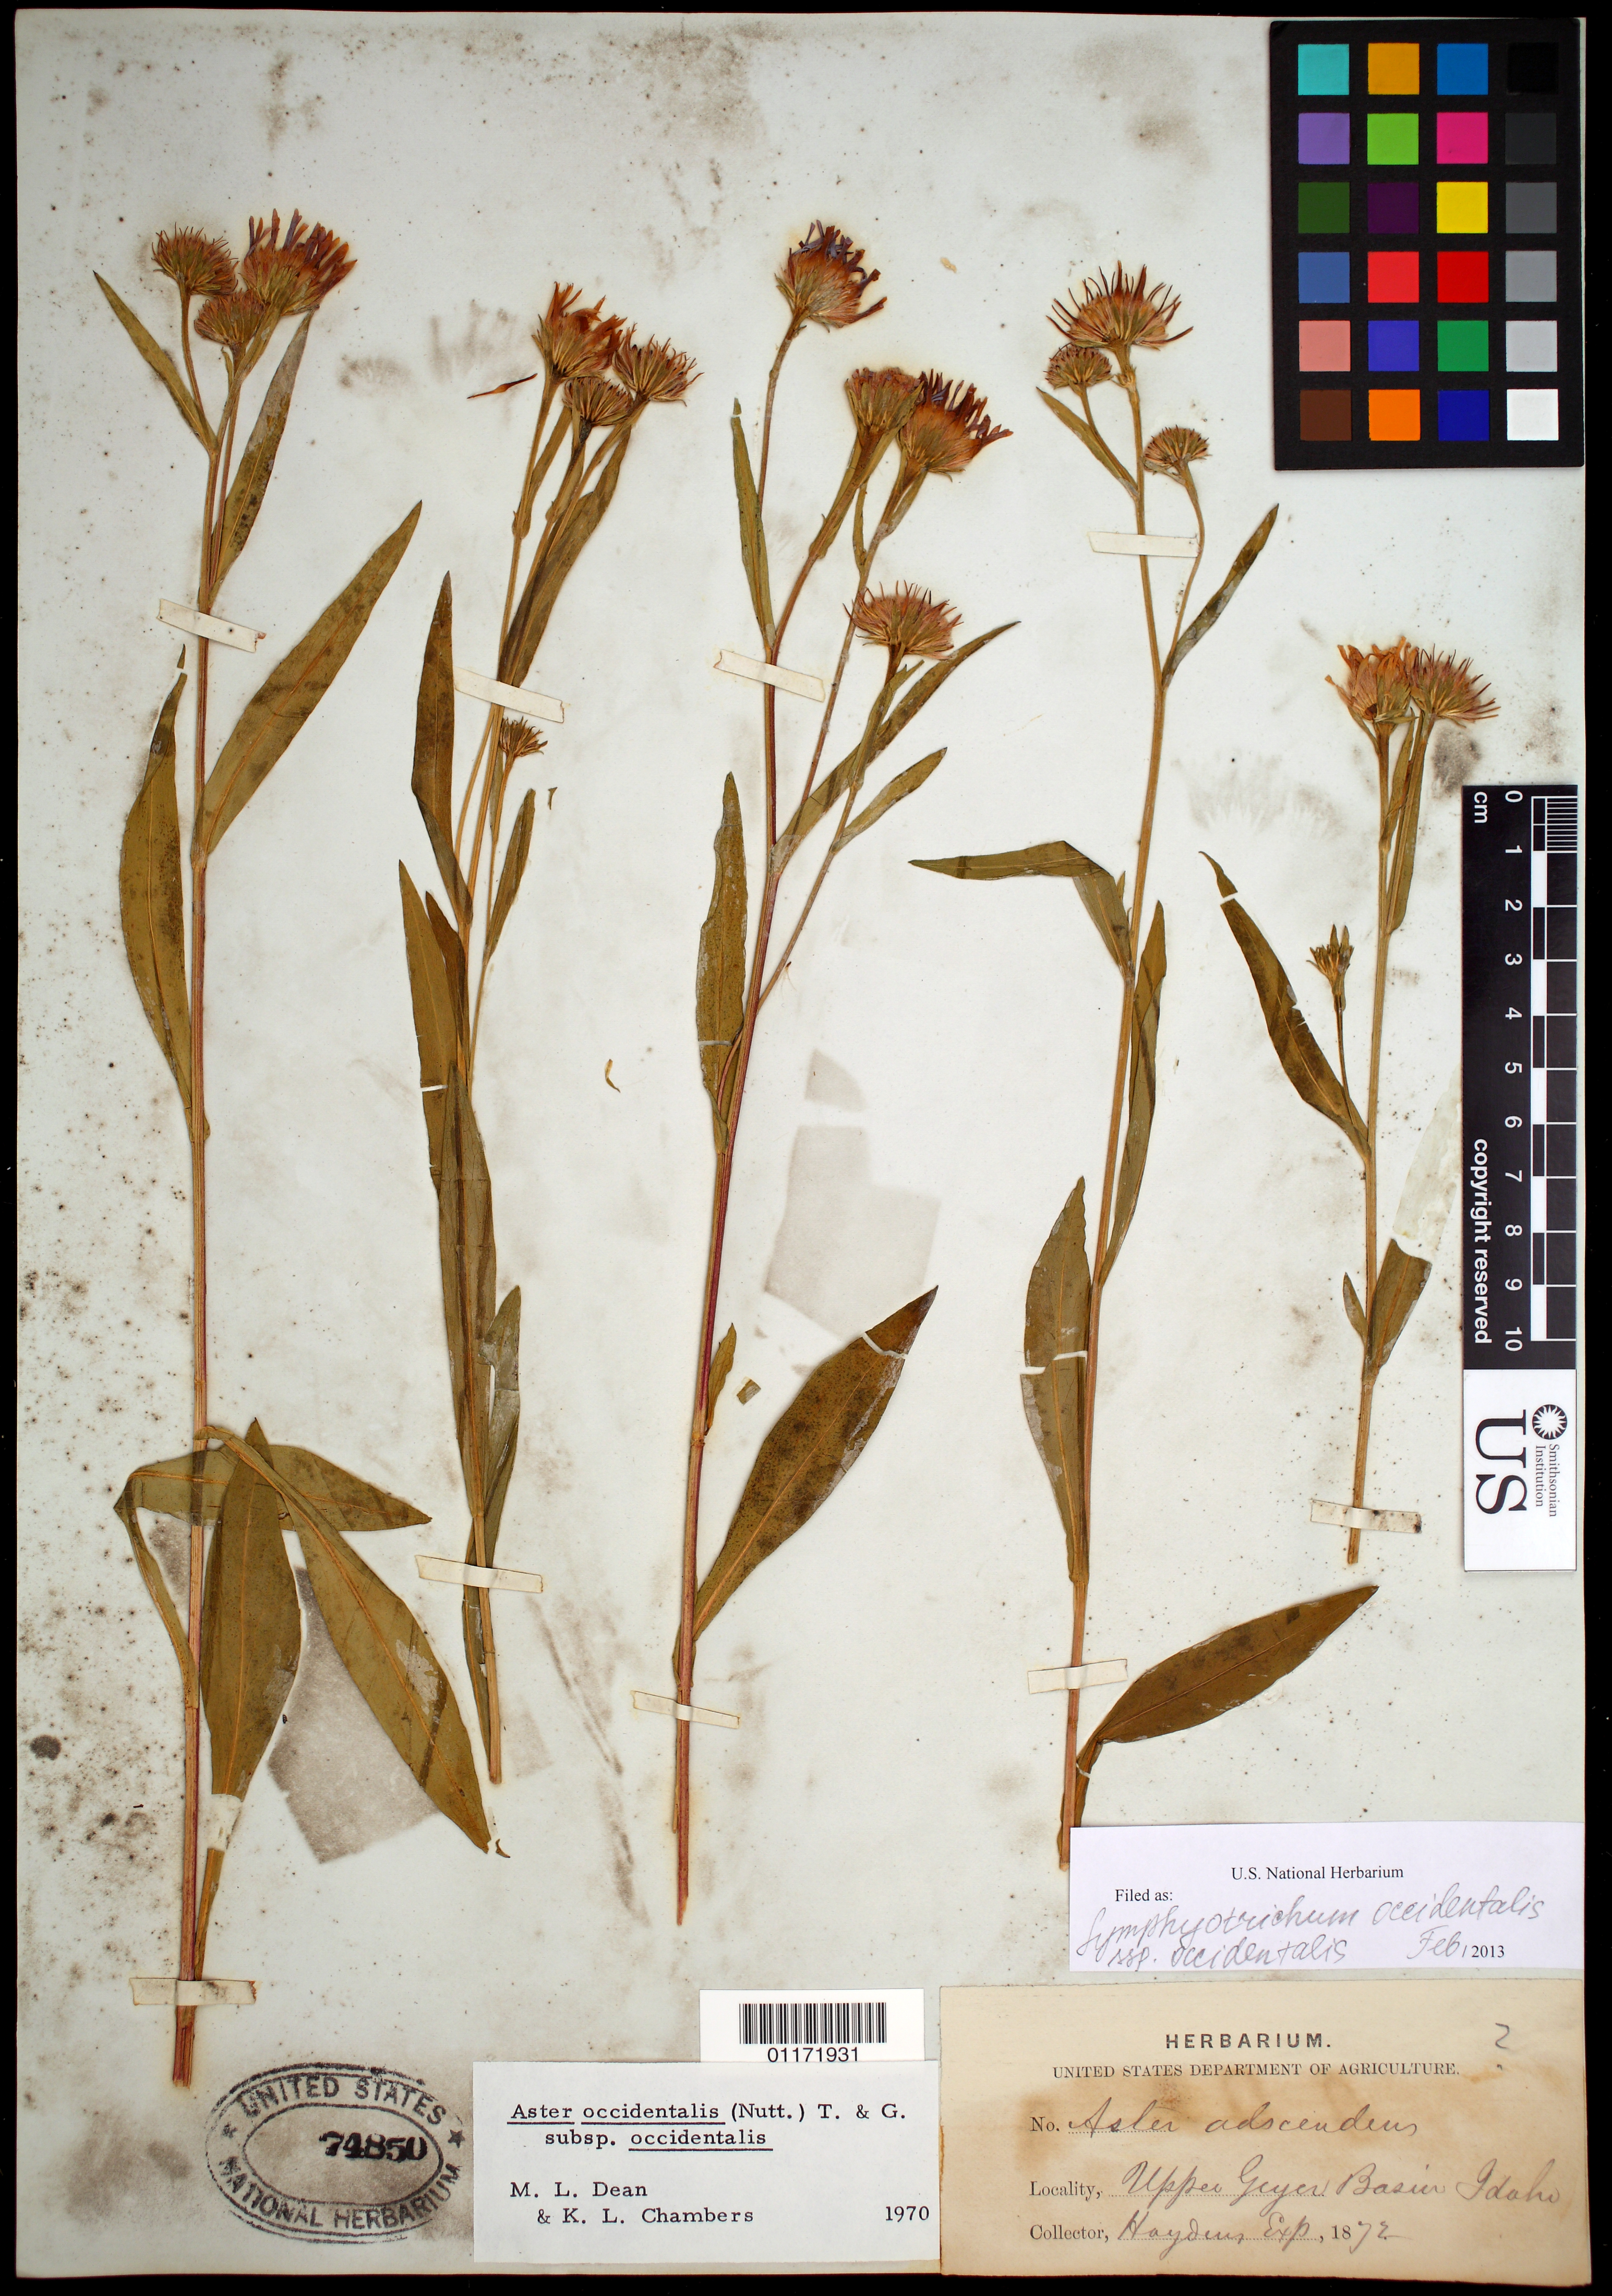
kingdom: Plantae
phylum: Tracheophyta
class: Magnoliopsida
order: Asterales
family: Asteraceae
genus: Symphyotrichum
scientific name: Symphyotrichum spathulatum var. spathulatum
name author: (Lindl.) G.L. Nesom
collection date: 1872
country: United States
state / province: Idaho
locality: Upper Geyer Basin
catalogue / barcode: US 74850